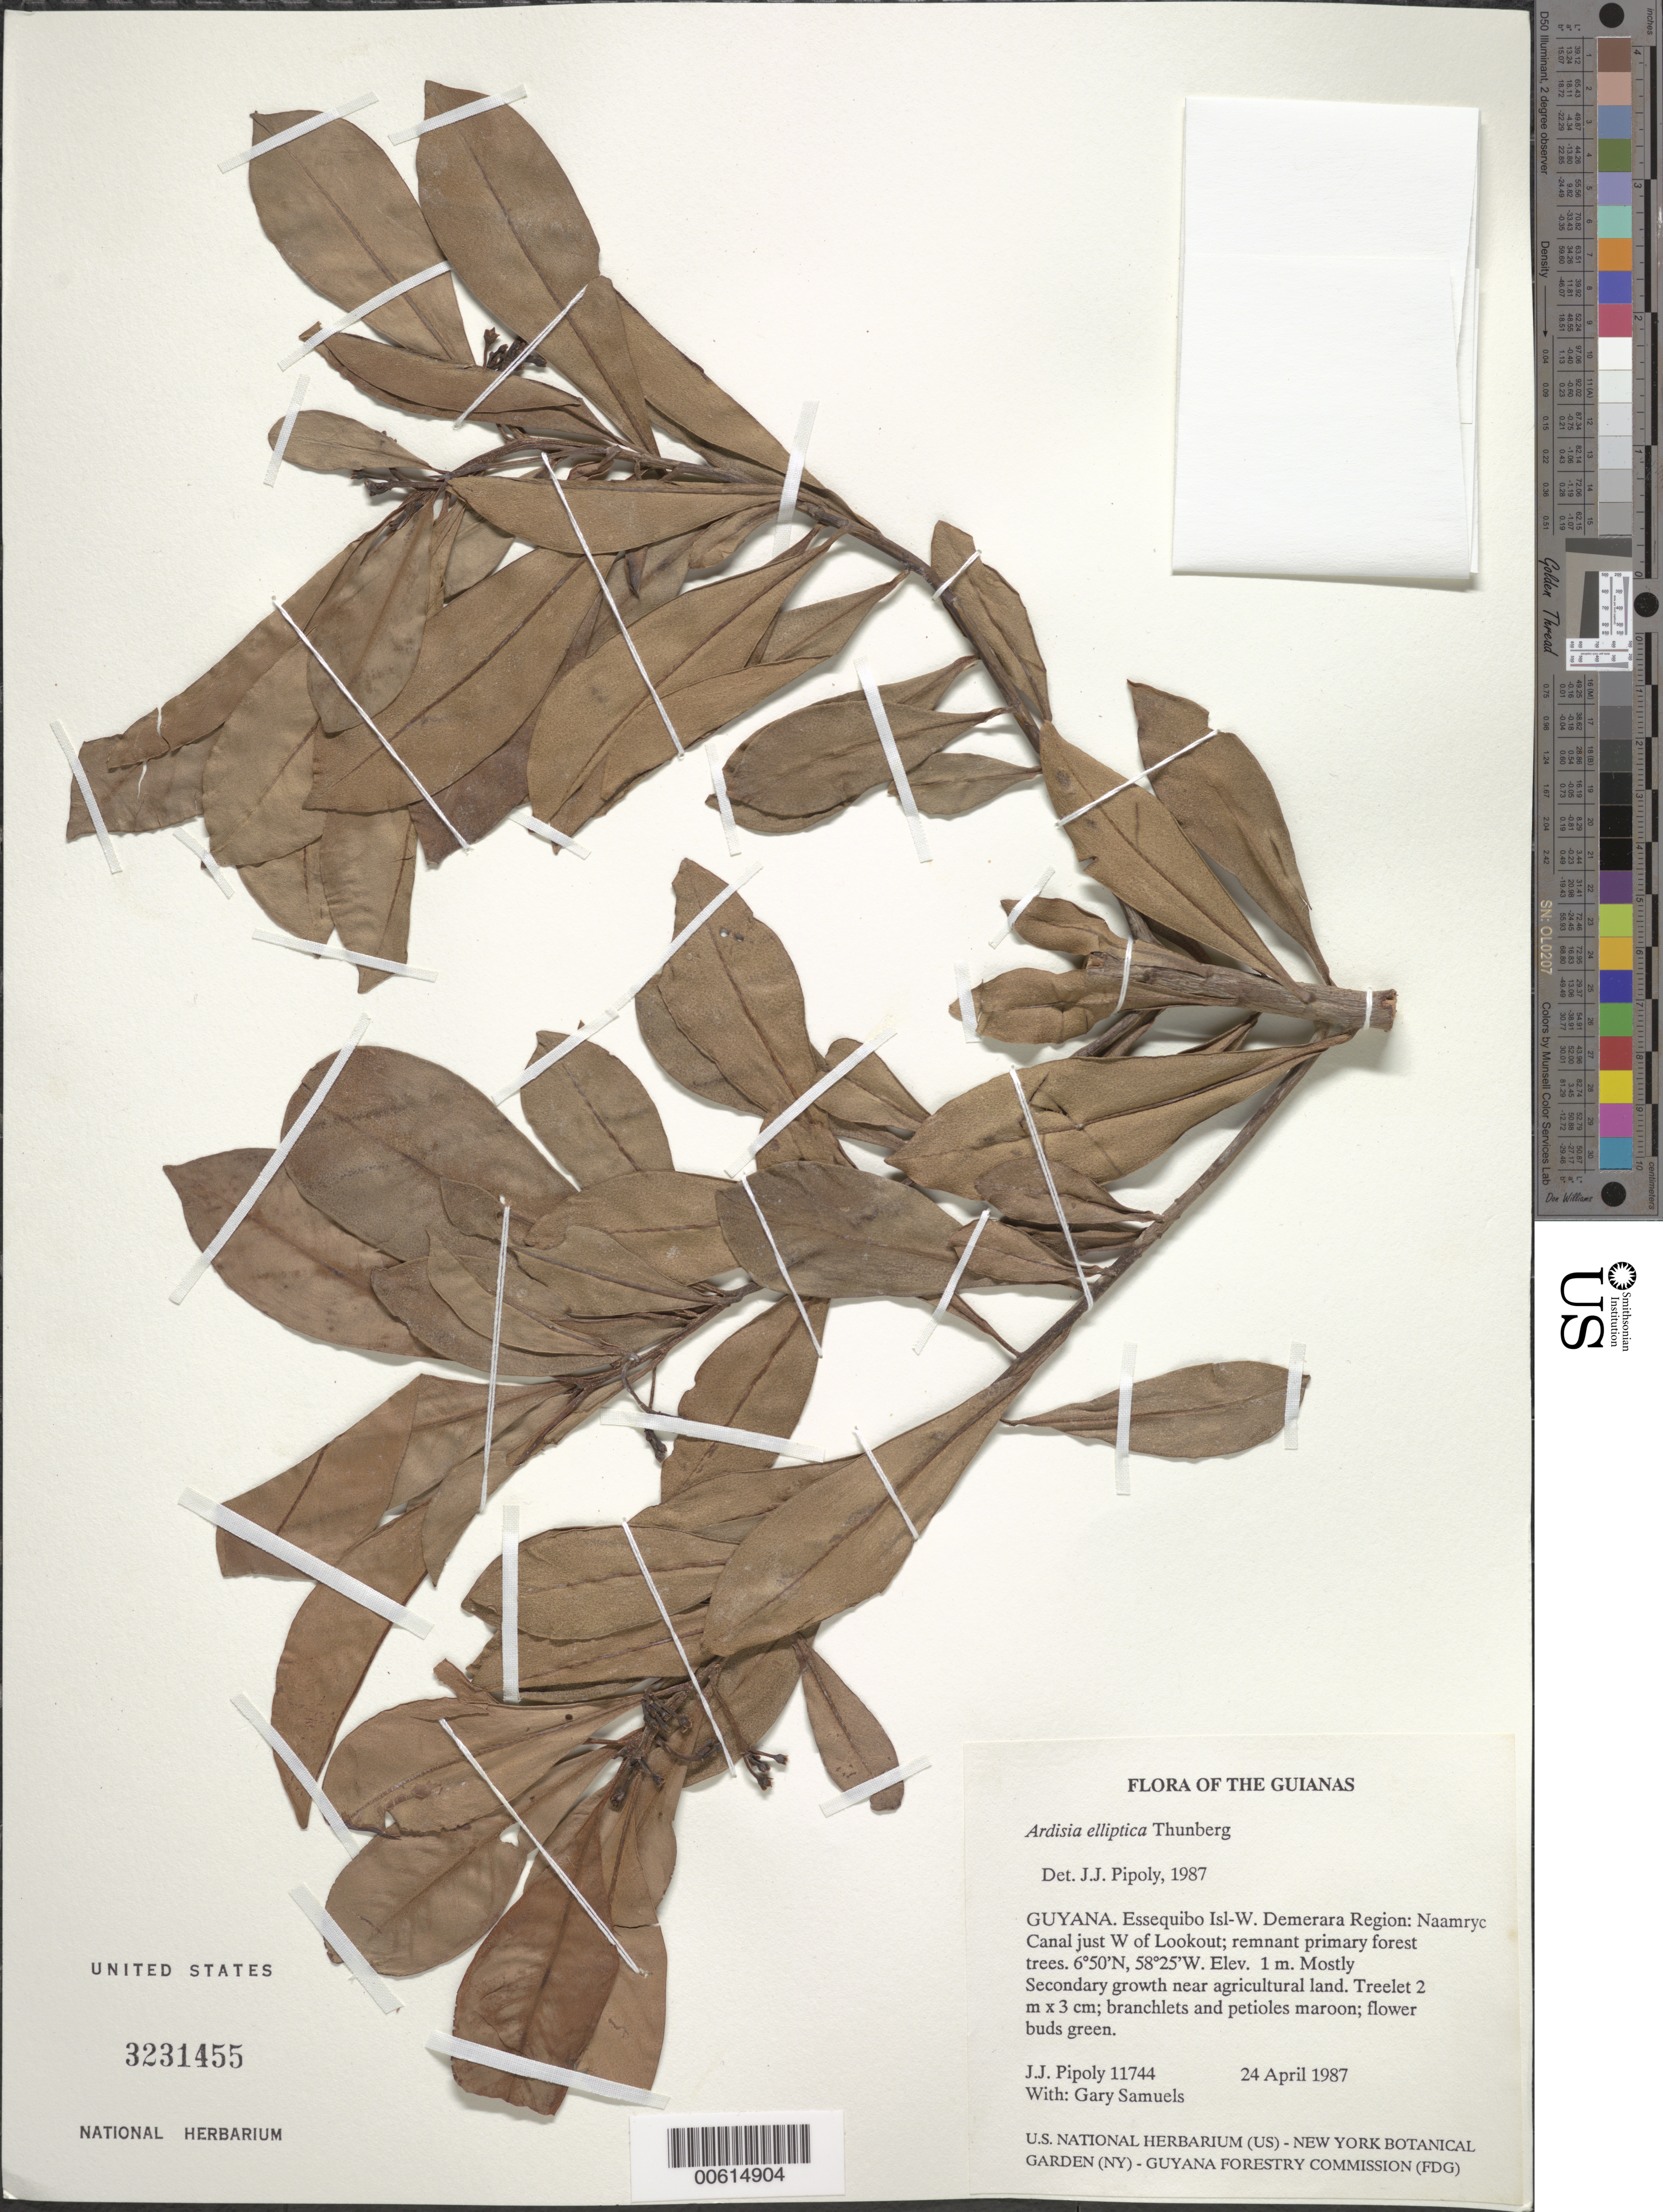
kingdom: Plantae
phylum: Tracheophyta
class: Magnoliopsida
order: Ericales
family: Primulaceae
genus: Ardisia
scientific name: Ardisia elliptica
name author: Thunb.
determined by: Pipoly, J. J., III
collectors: J. J. Pipoly & G. Bacchus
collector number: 11744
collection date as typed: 24 April 1987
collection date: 1987-04-24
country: Guyana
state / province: Essequibo Isl-W. Demerara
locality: Naamryck Canal just W of Lookout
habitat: Remnant primary forest trees. Mostly secondary growth near agricultural land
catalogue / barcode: US 3231455